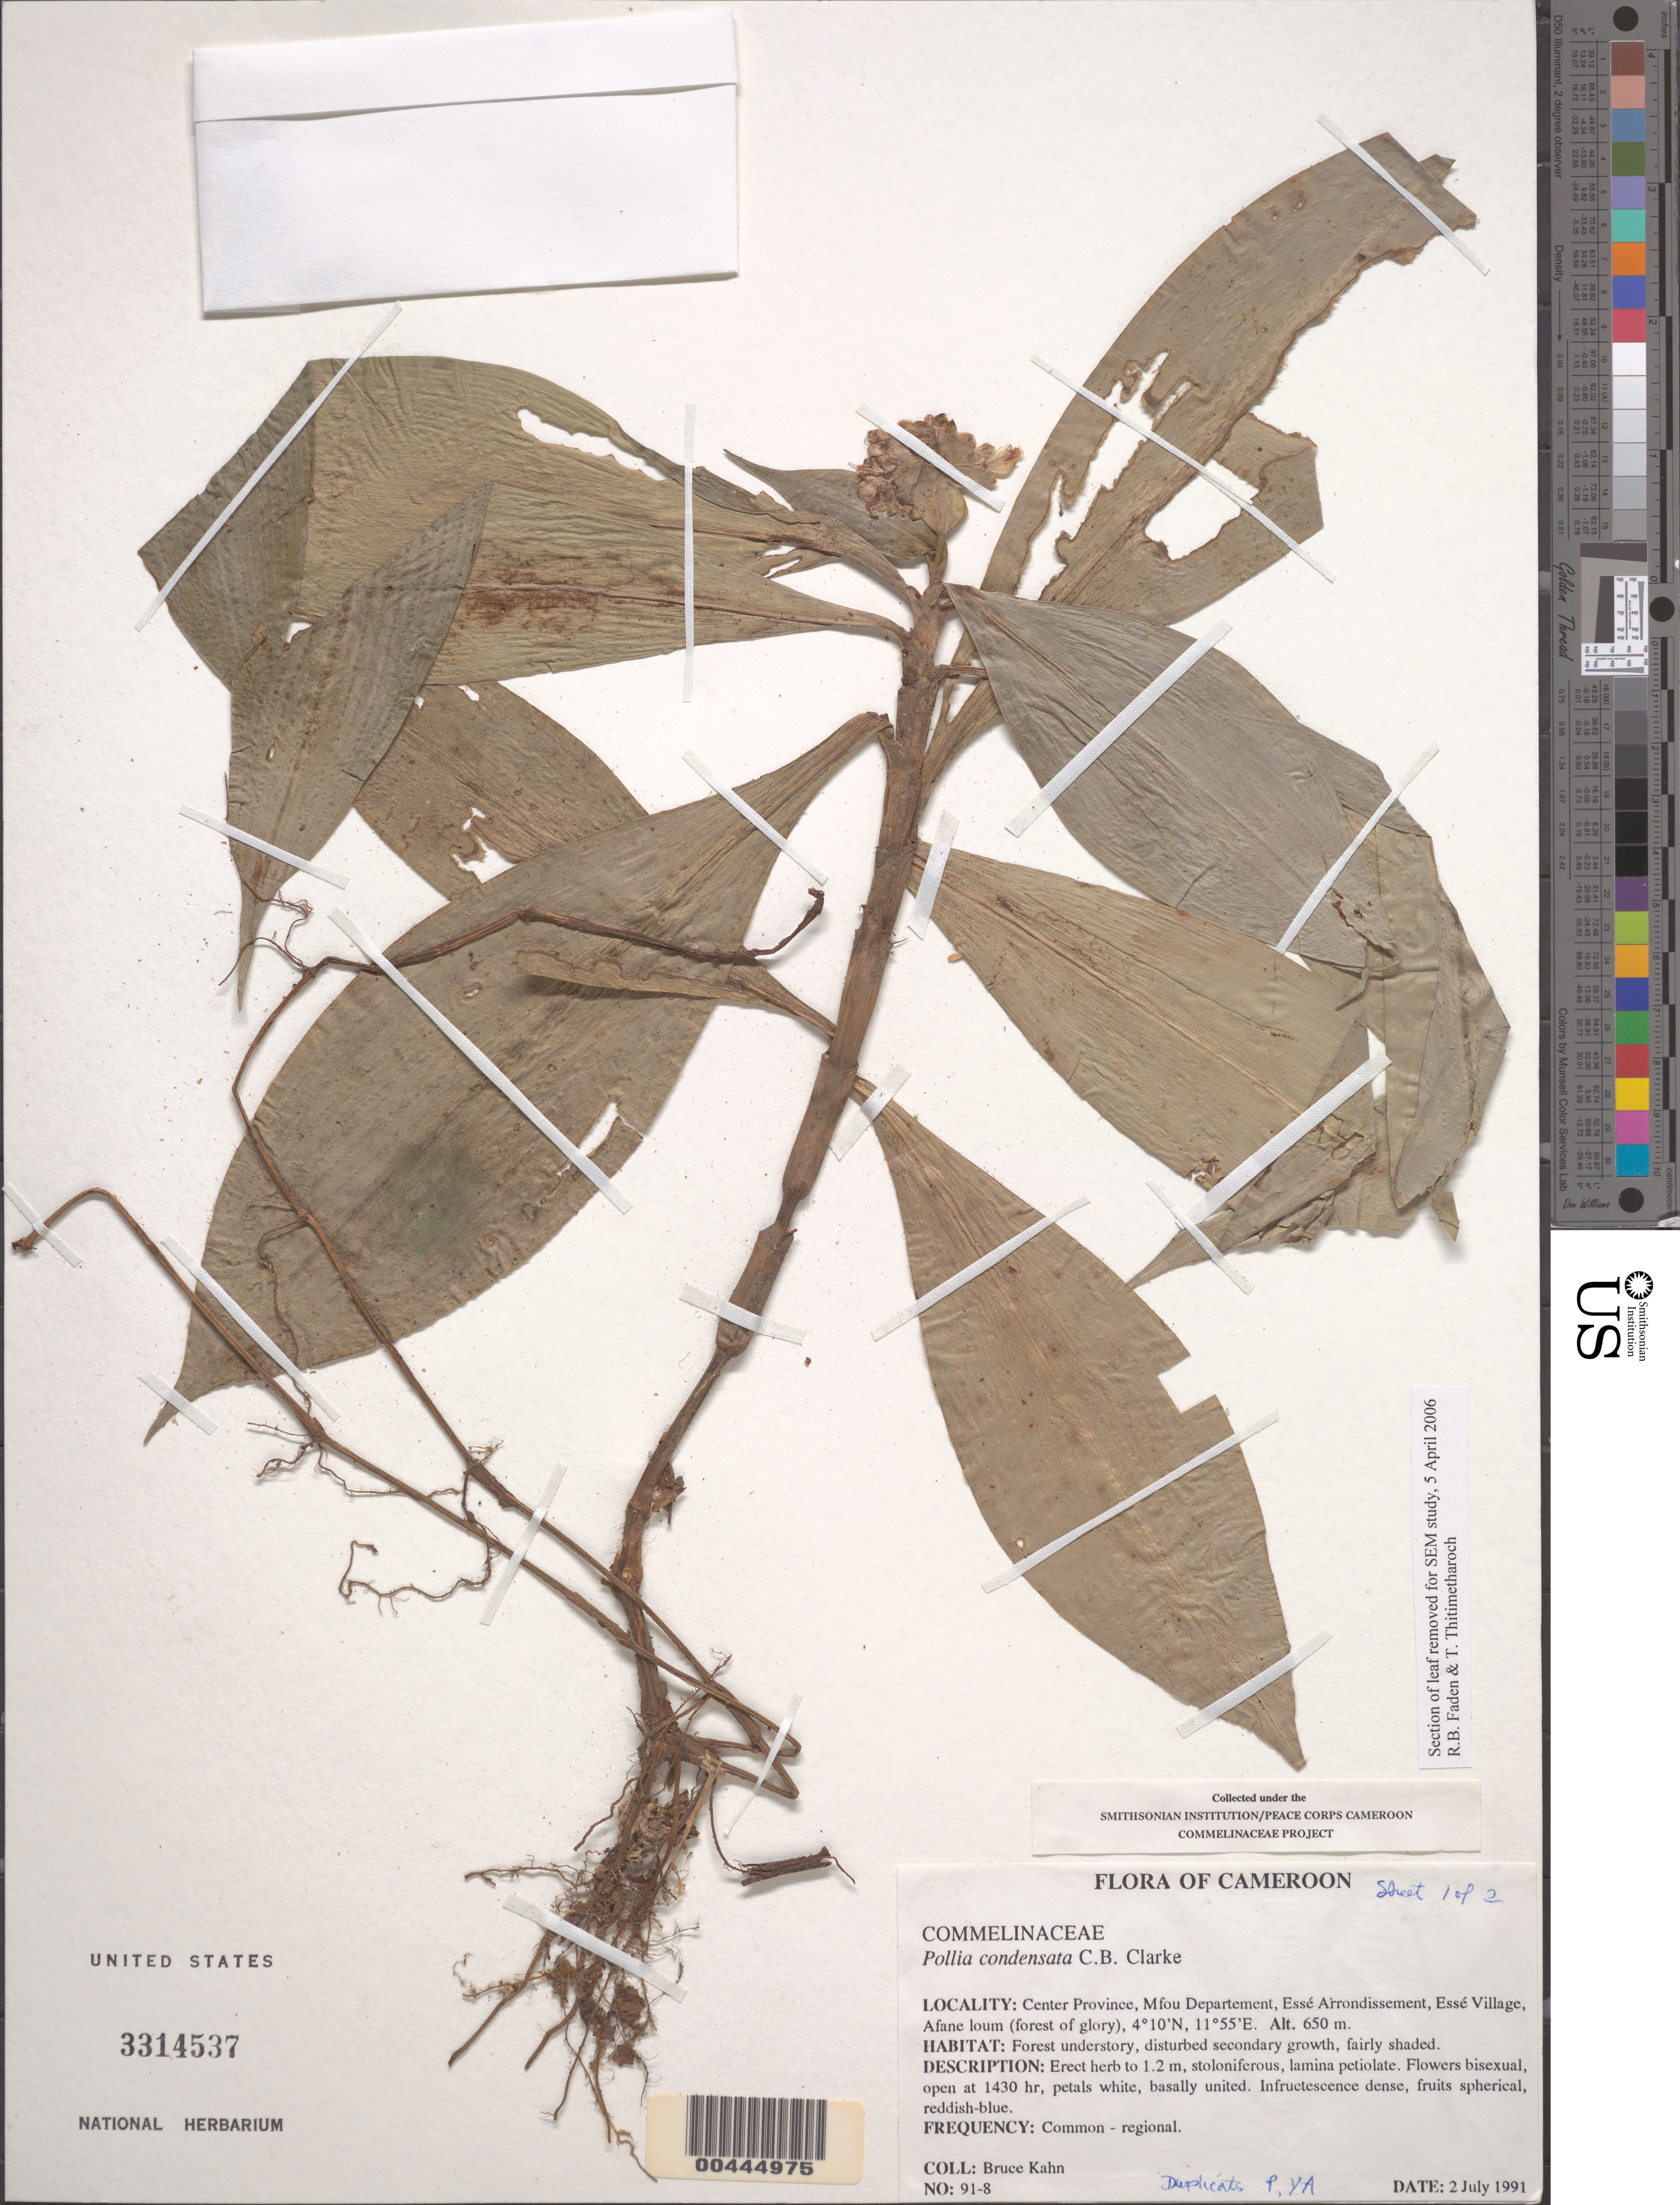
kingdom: Plantae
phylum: Tracheophyta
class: Liliopsida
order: Commelinales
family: Commelinaceae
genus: Pollia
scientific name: Pollia condensata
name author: C.B. Clarke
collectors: B. Kahn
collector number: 91-8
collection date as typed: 02 Jul 1991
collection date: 1991-07-02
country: Cameroon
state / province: Centre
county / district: Méfou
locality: Mfou dept., esse arrondissement, esse village, afane loum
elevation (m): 650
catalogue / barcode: US 3314537